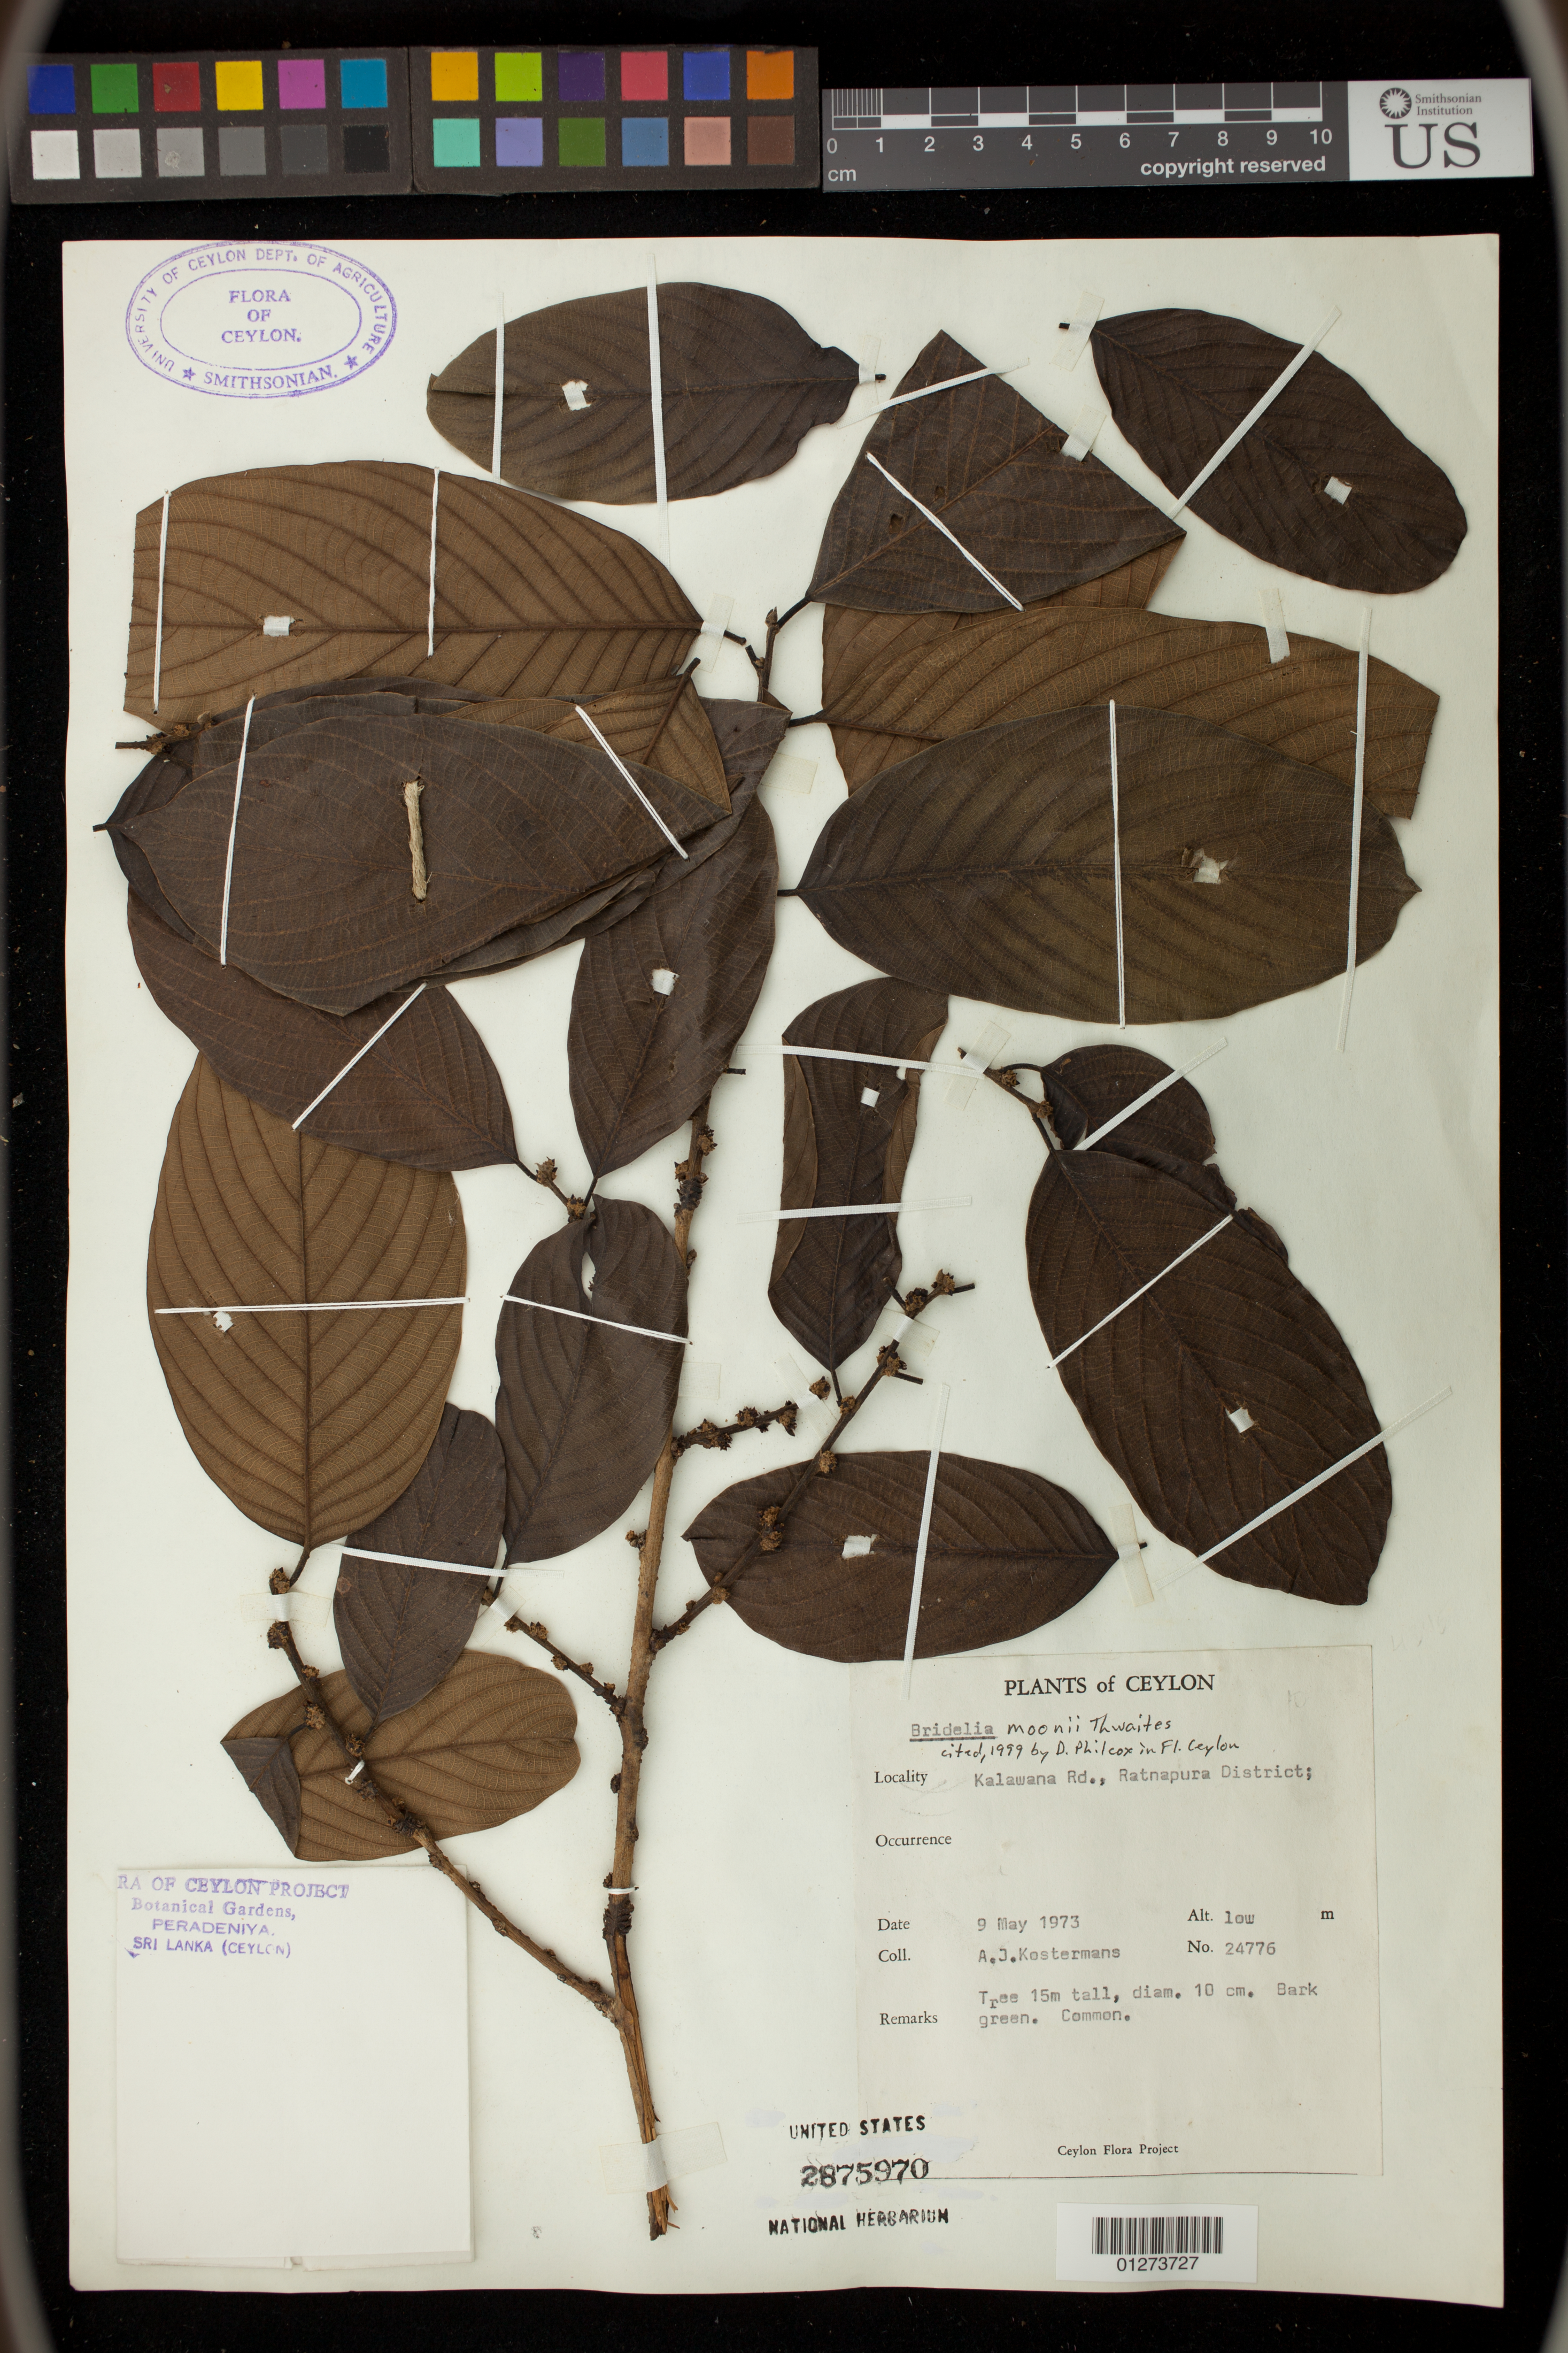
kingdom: Plantae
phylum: Tracheophyta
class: Magnoliopsida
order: Malpighiales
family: Phyllanthaceae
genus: Bridelia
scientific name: Bridelia moonii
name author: Thwaites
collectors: A. J. G. Kostermans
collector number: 24776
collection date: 1973-05-09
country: Sri Lanka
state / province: Sabaragamuwa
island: Ceylon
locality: Ceylon. Kalawana Rd., Ratnapura district.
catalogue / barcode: US 2875970